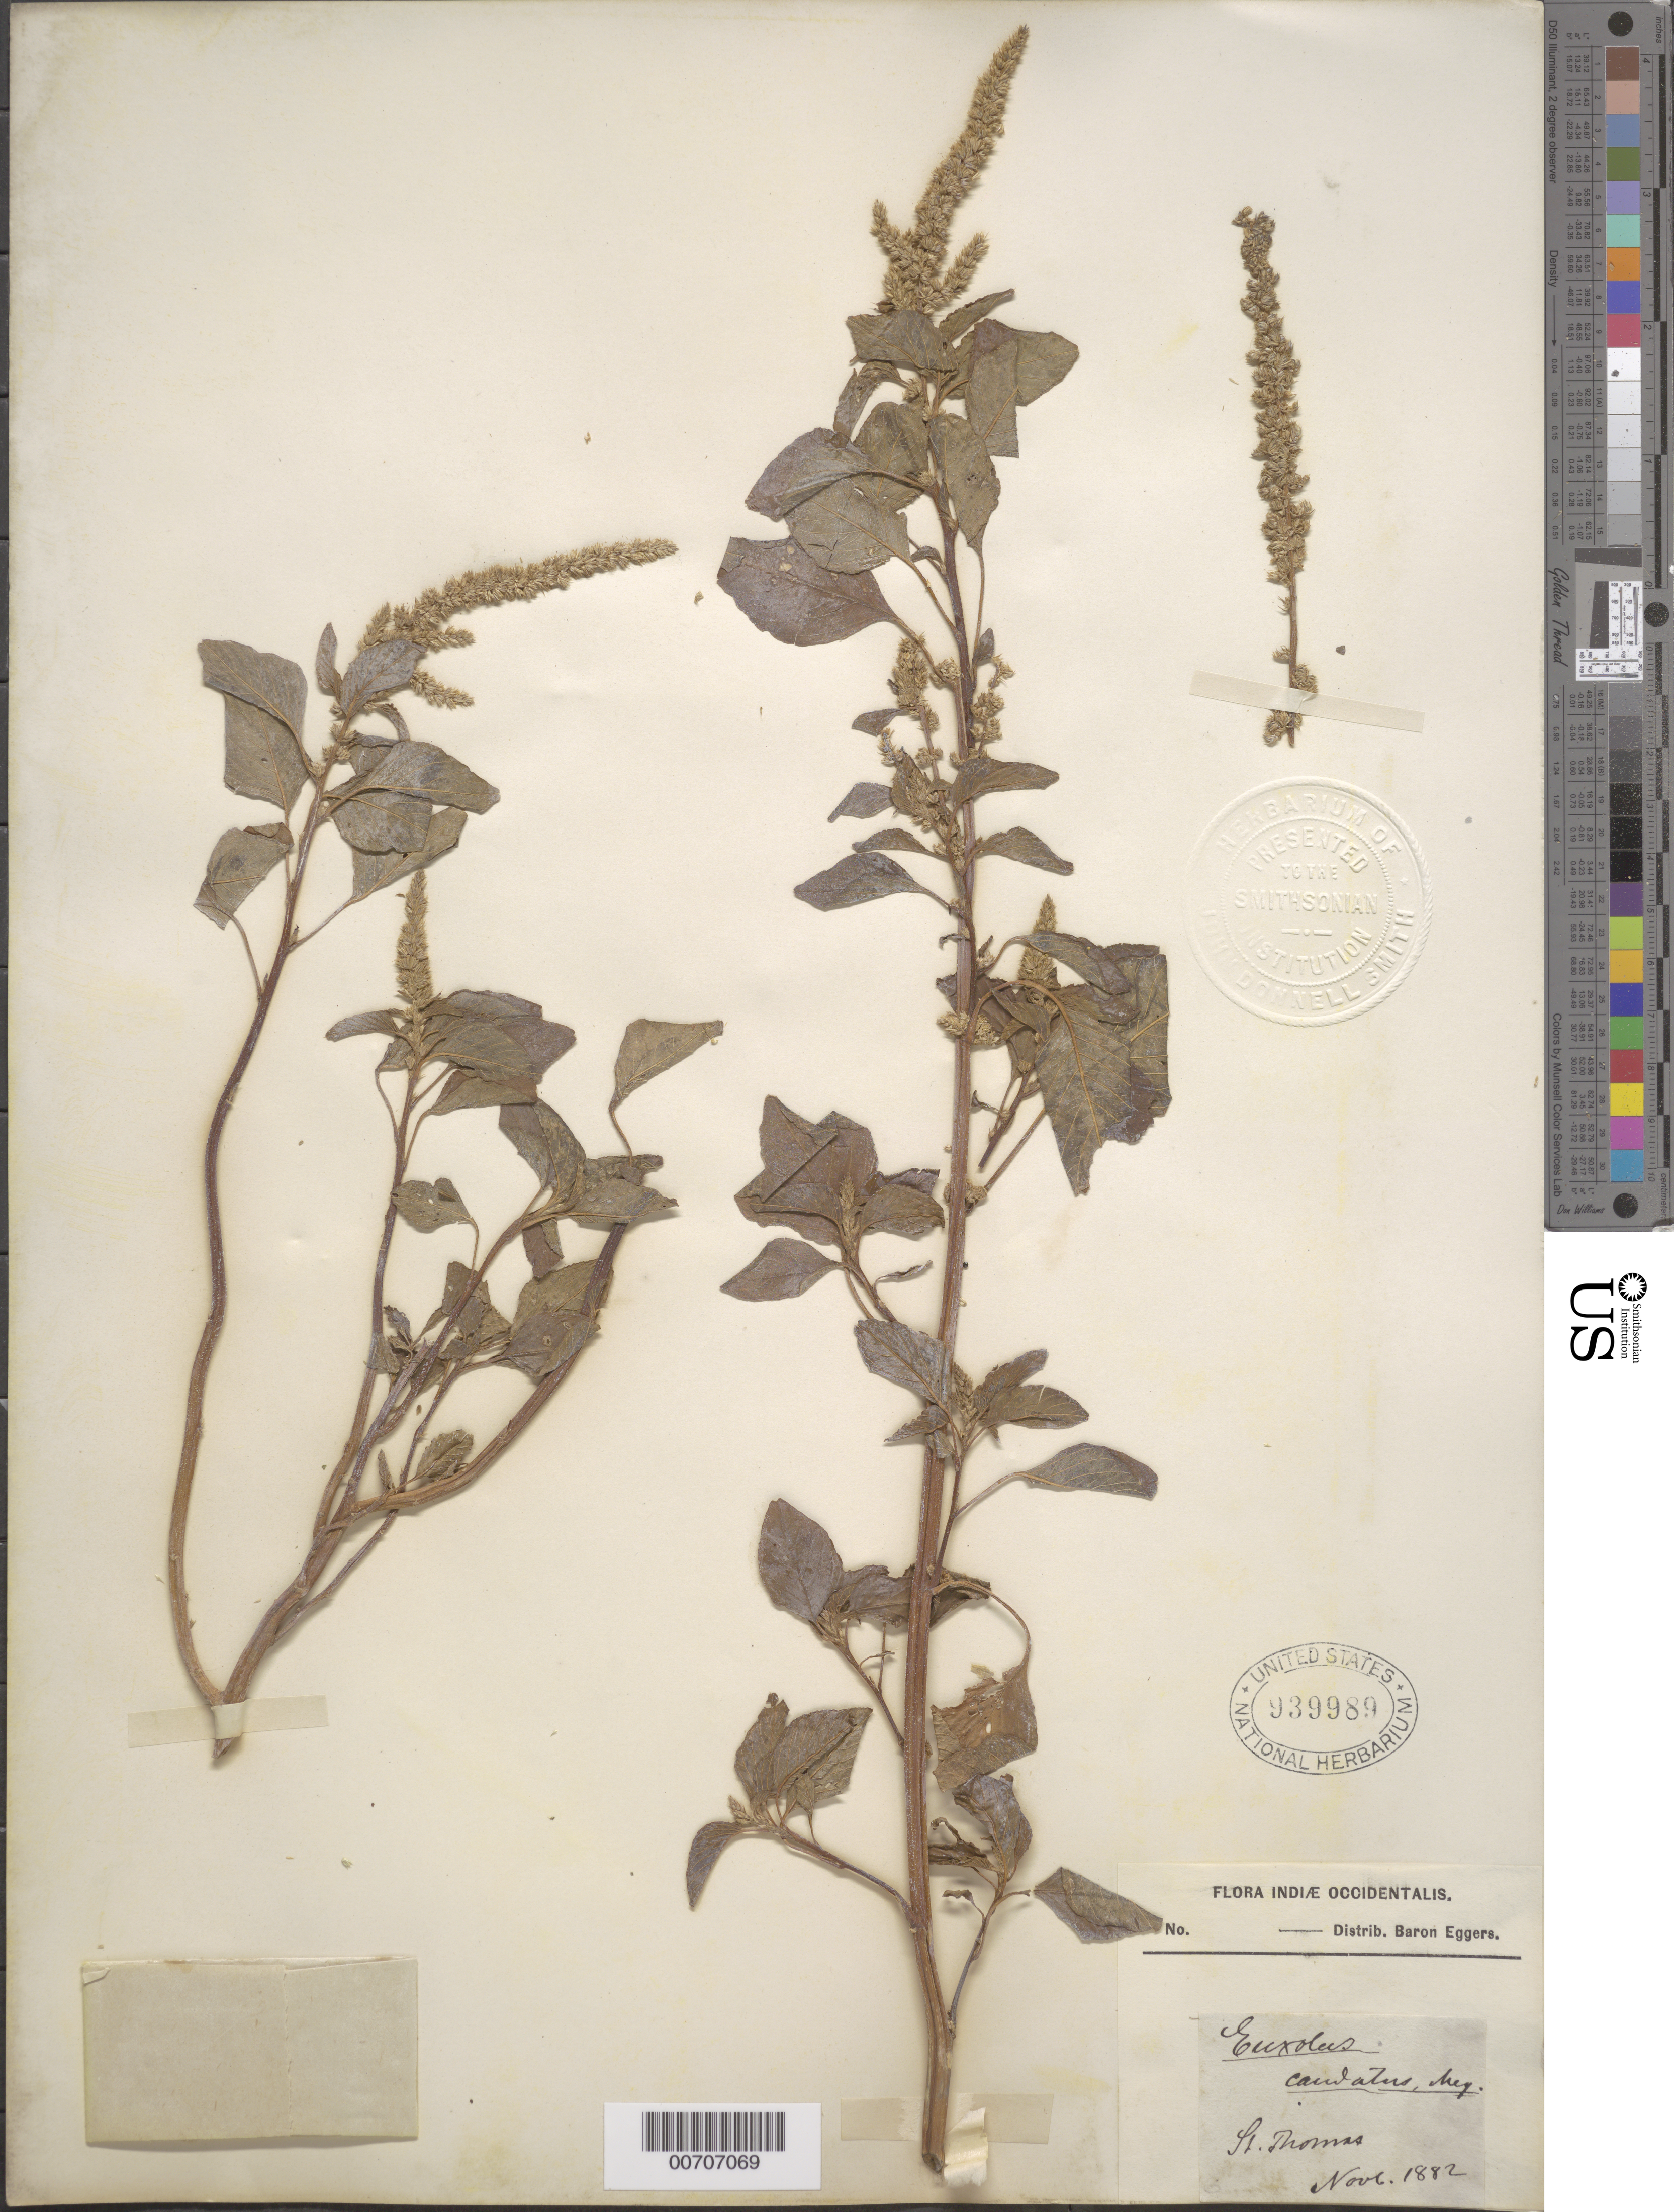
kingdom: Plantae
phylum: Tracheophyta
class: Magnoliopsida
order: Caryophyllales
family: Amaranthaceae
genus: Amaranthus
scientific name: Amaranthus dubius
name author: Mart. ex Thell.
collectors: H. F. A. von Eggers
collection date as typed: Nov 1882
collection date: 1882-11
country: U.S. Virgin Islands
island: St. Thomas Island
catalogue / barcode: US 939989